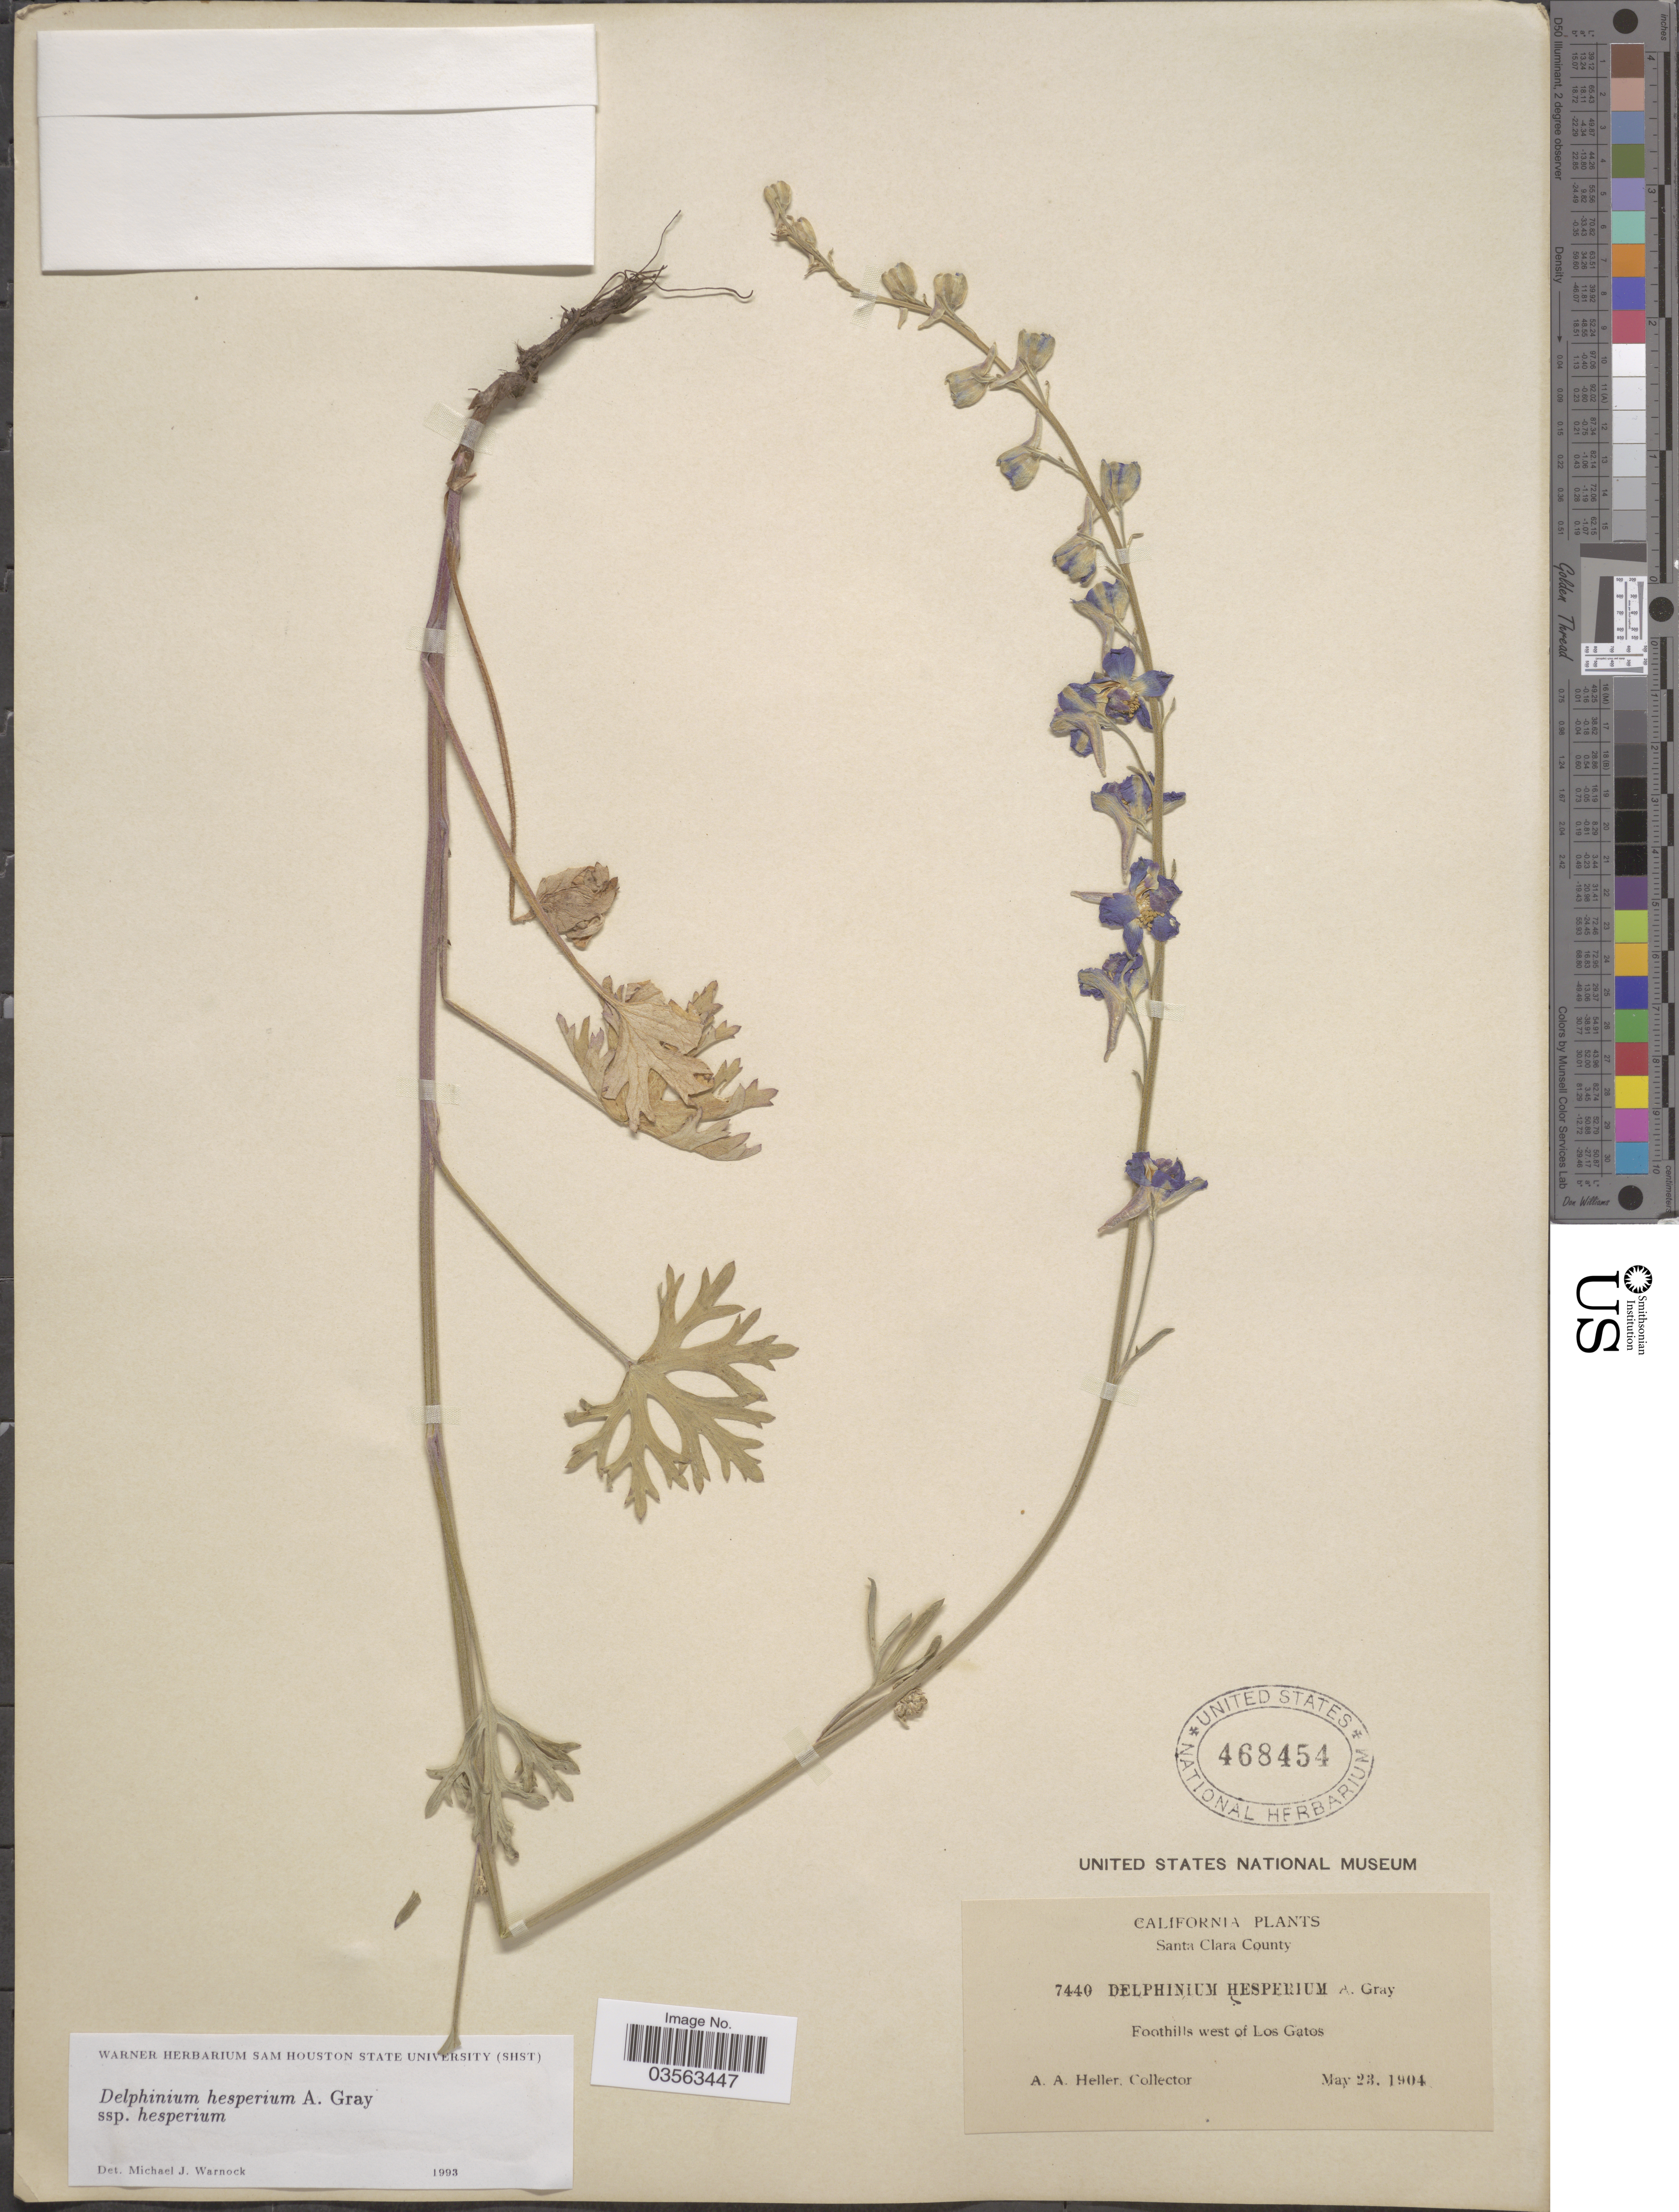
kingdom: Plantae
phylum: Tracheophyta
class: Magnoliopsida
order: Ranunculales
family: Ranunculaceae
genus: Delphinium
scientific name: Delphinium hesperium subsp. hesperium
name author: A. Gray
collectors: A. A. Heller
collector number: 7440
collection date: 1904-05-23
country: United States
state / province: California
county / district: Santa Clara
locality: Santa Clara County. Foothills west of Los Gatos.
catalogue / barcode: US 468454